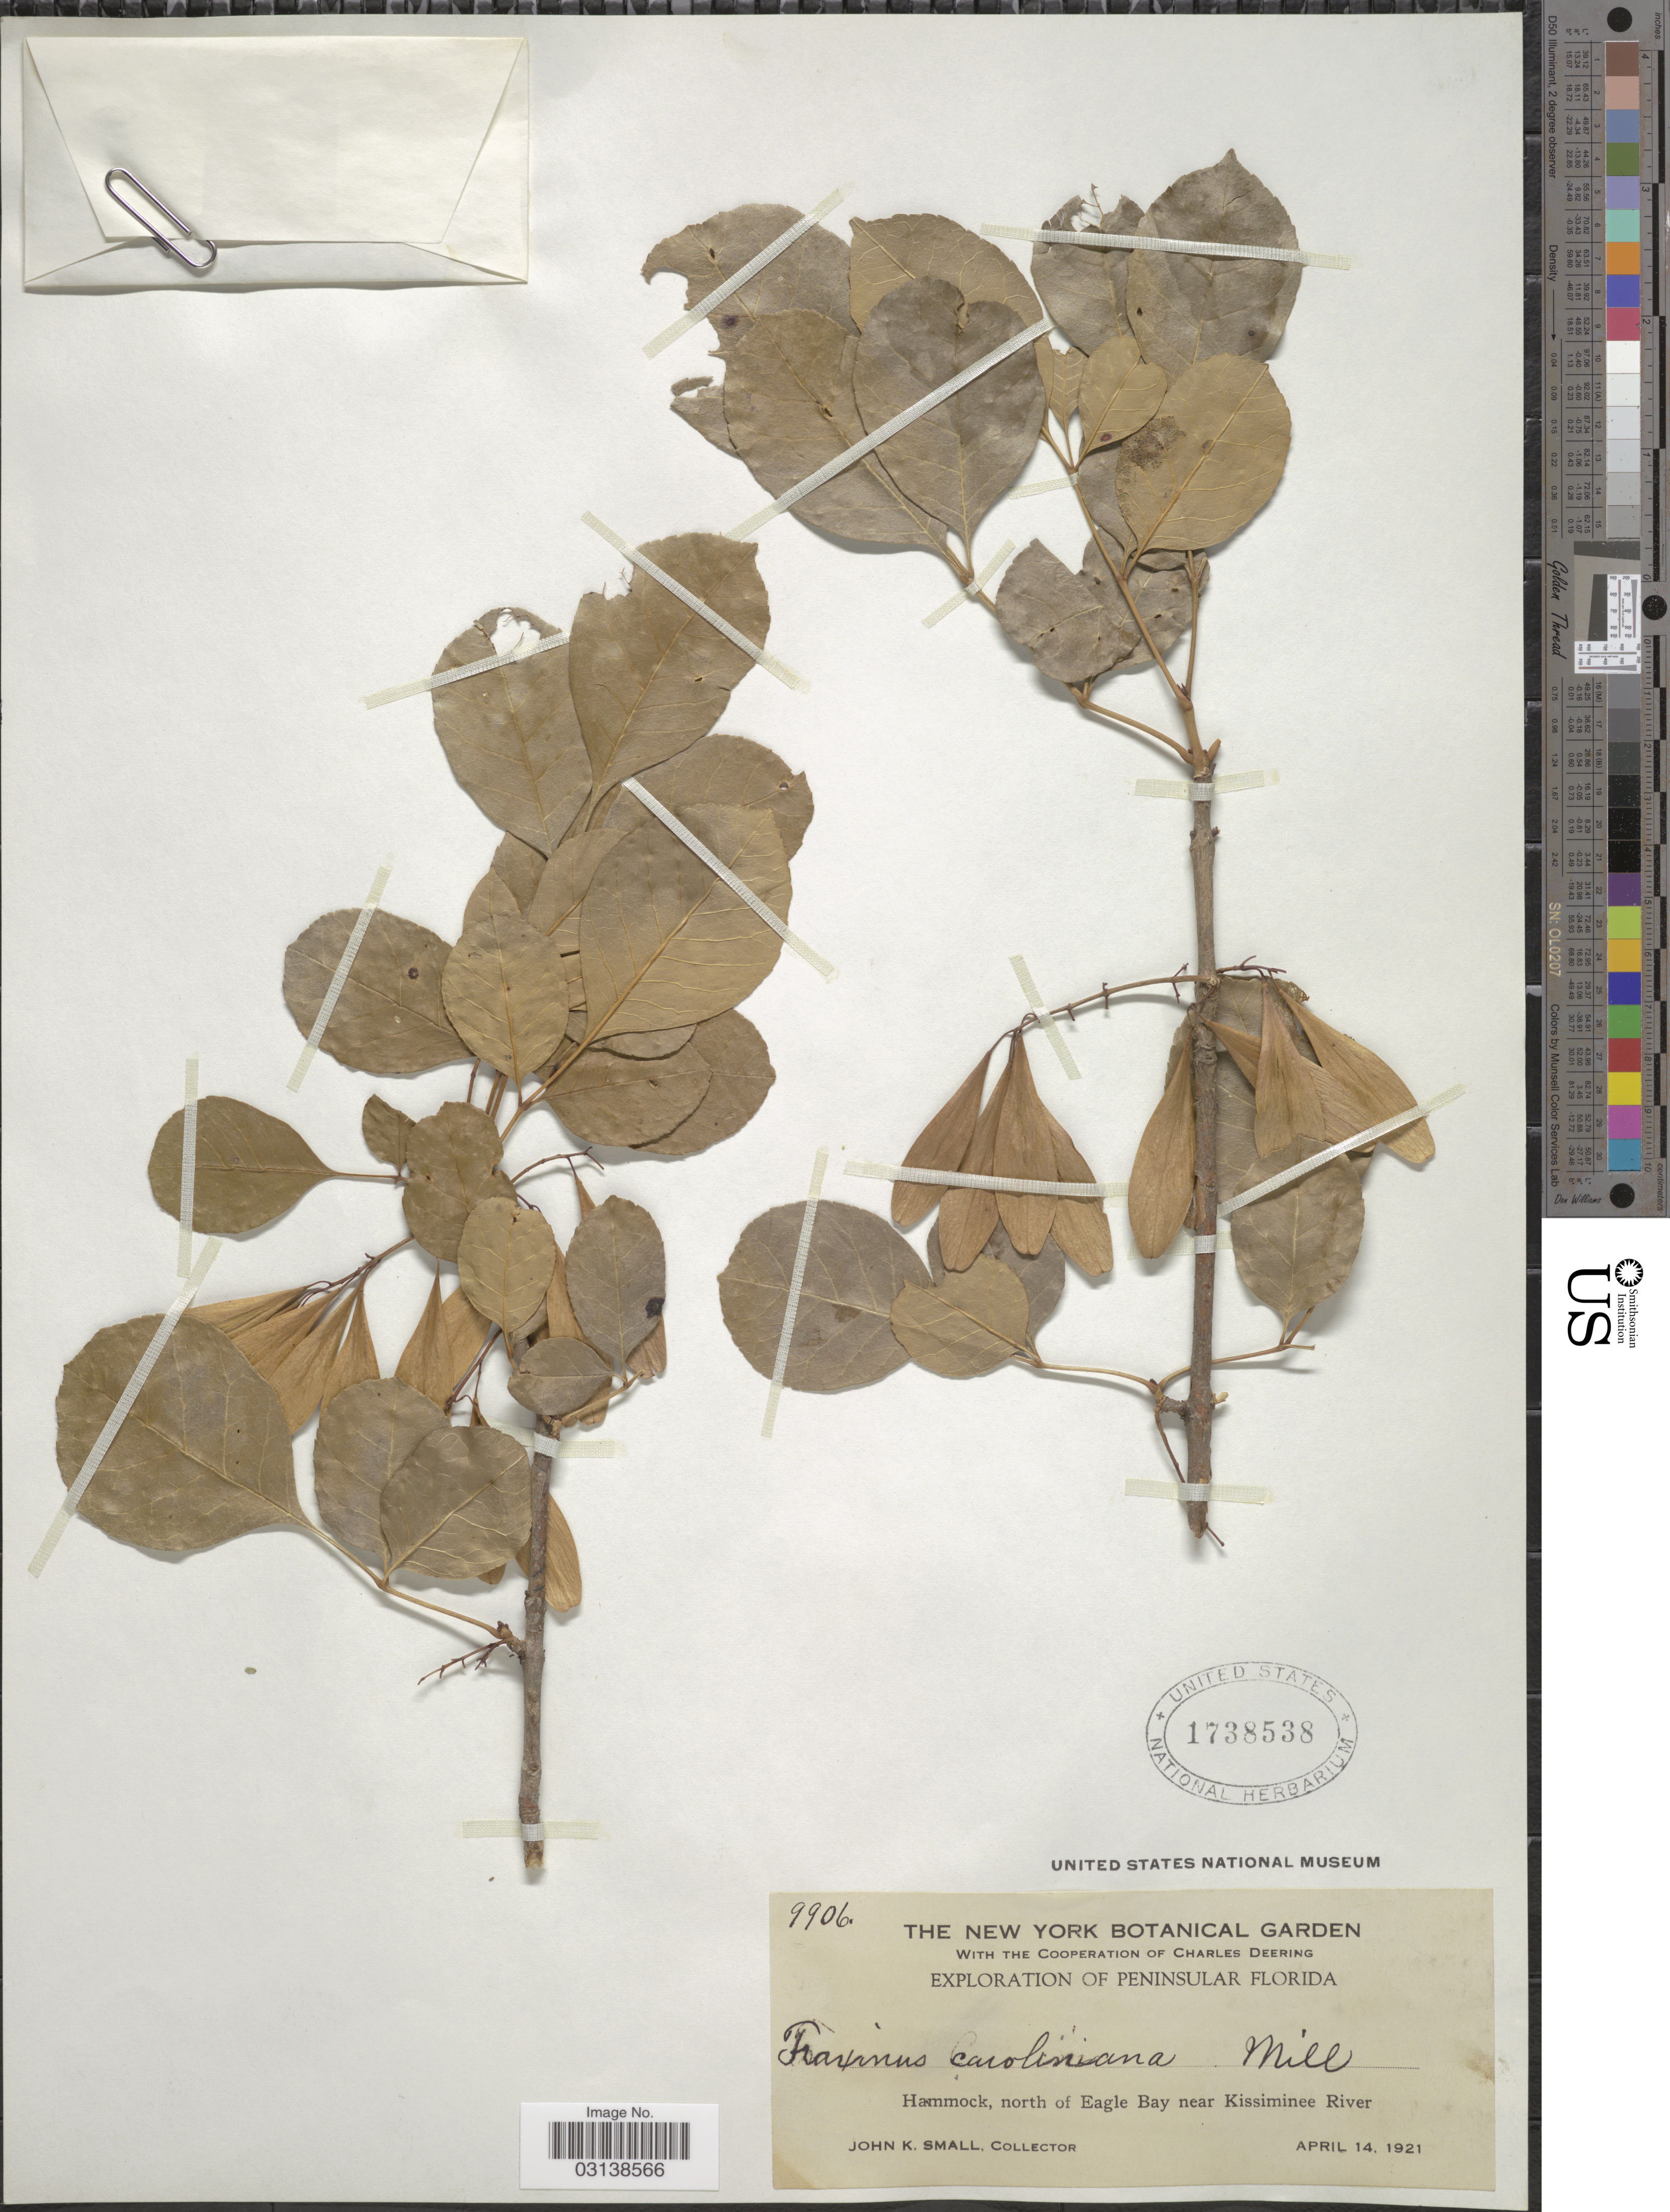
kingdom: Plantae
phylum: Tracheophyta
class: Magnoliopsida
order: Lamiales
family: Oleaceae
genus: Fraxinus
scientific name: Fraxinus caroliniana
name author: Mill.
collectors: J. K. Small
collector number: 9906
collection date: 1921-04-14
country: United States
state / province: Florida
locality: Peninsular Florida, Hammock, north of Eagle Bay near Kissiminee River.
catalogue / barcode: US 1738538